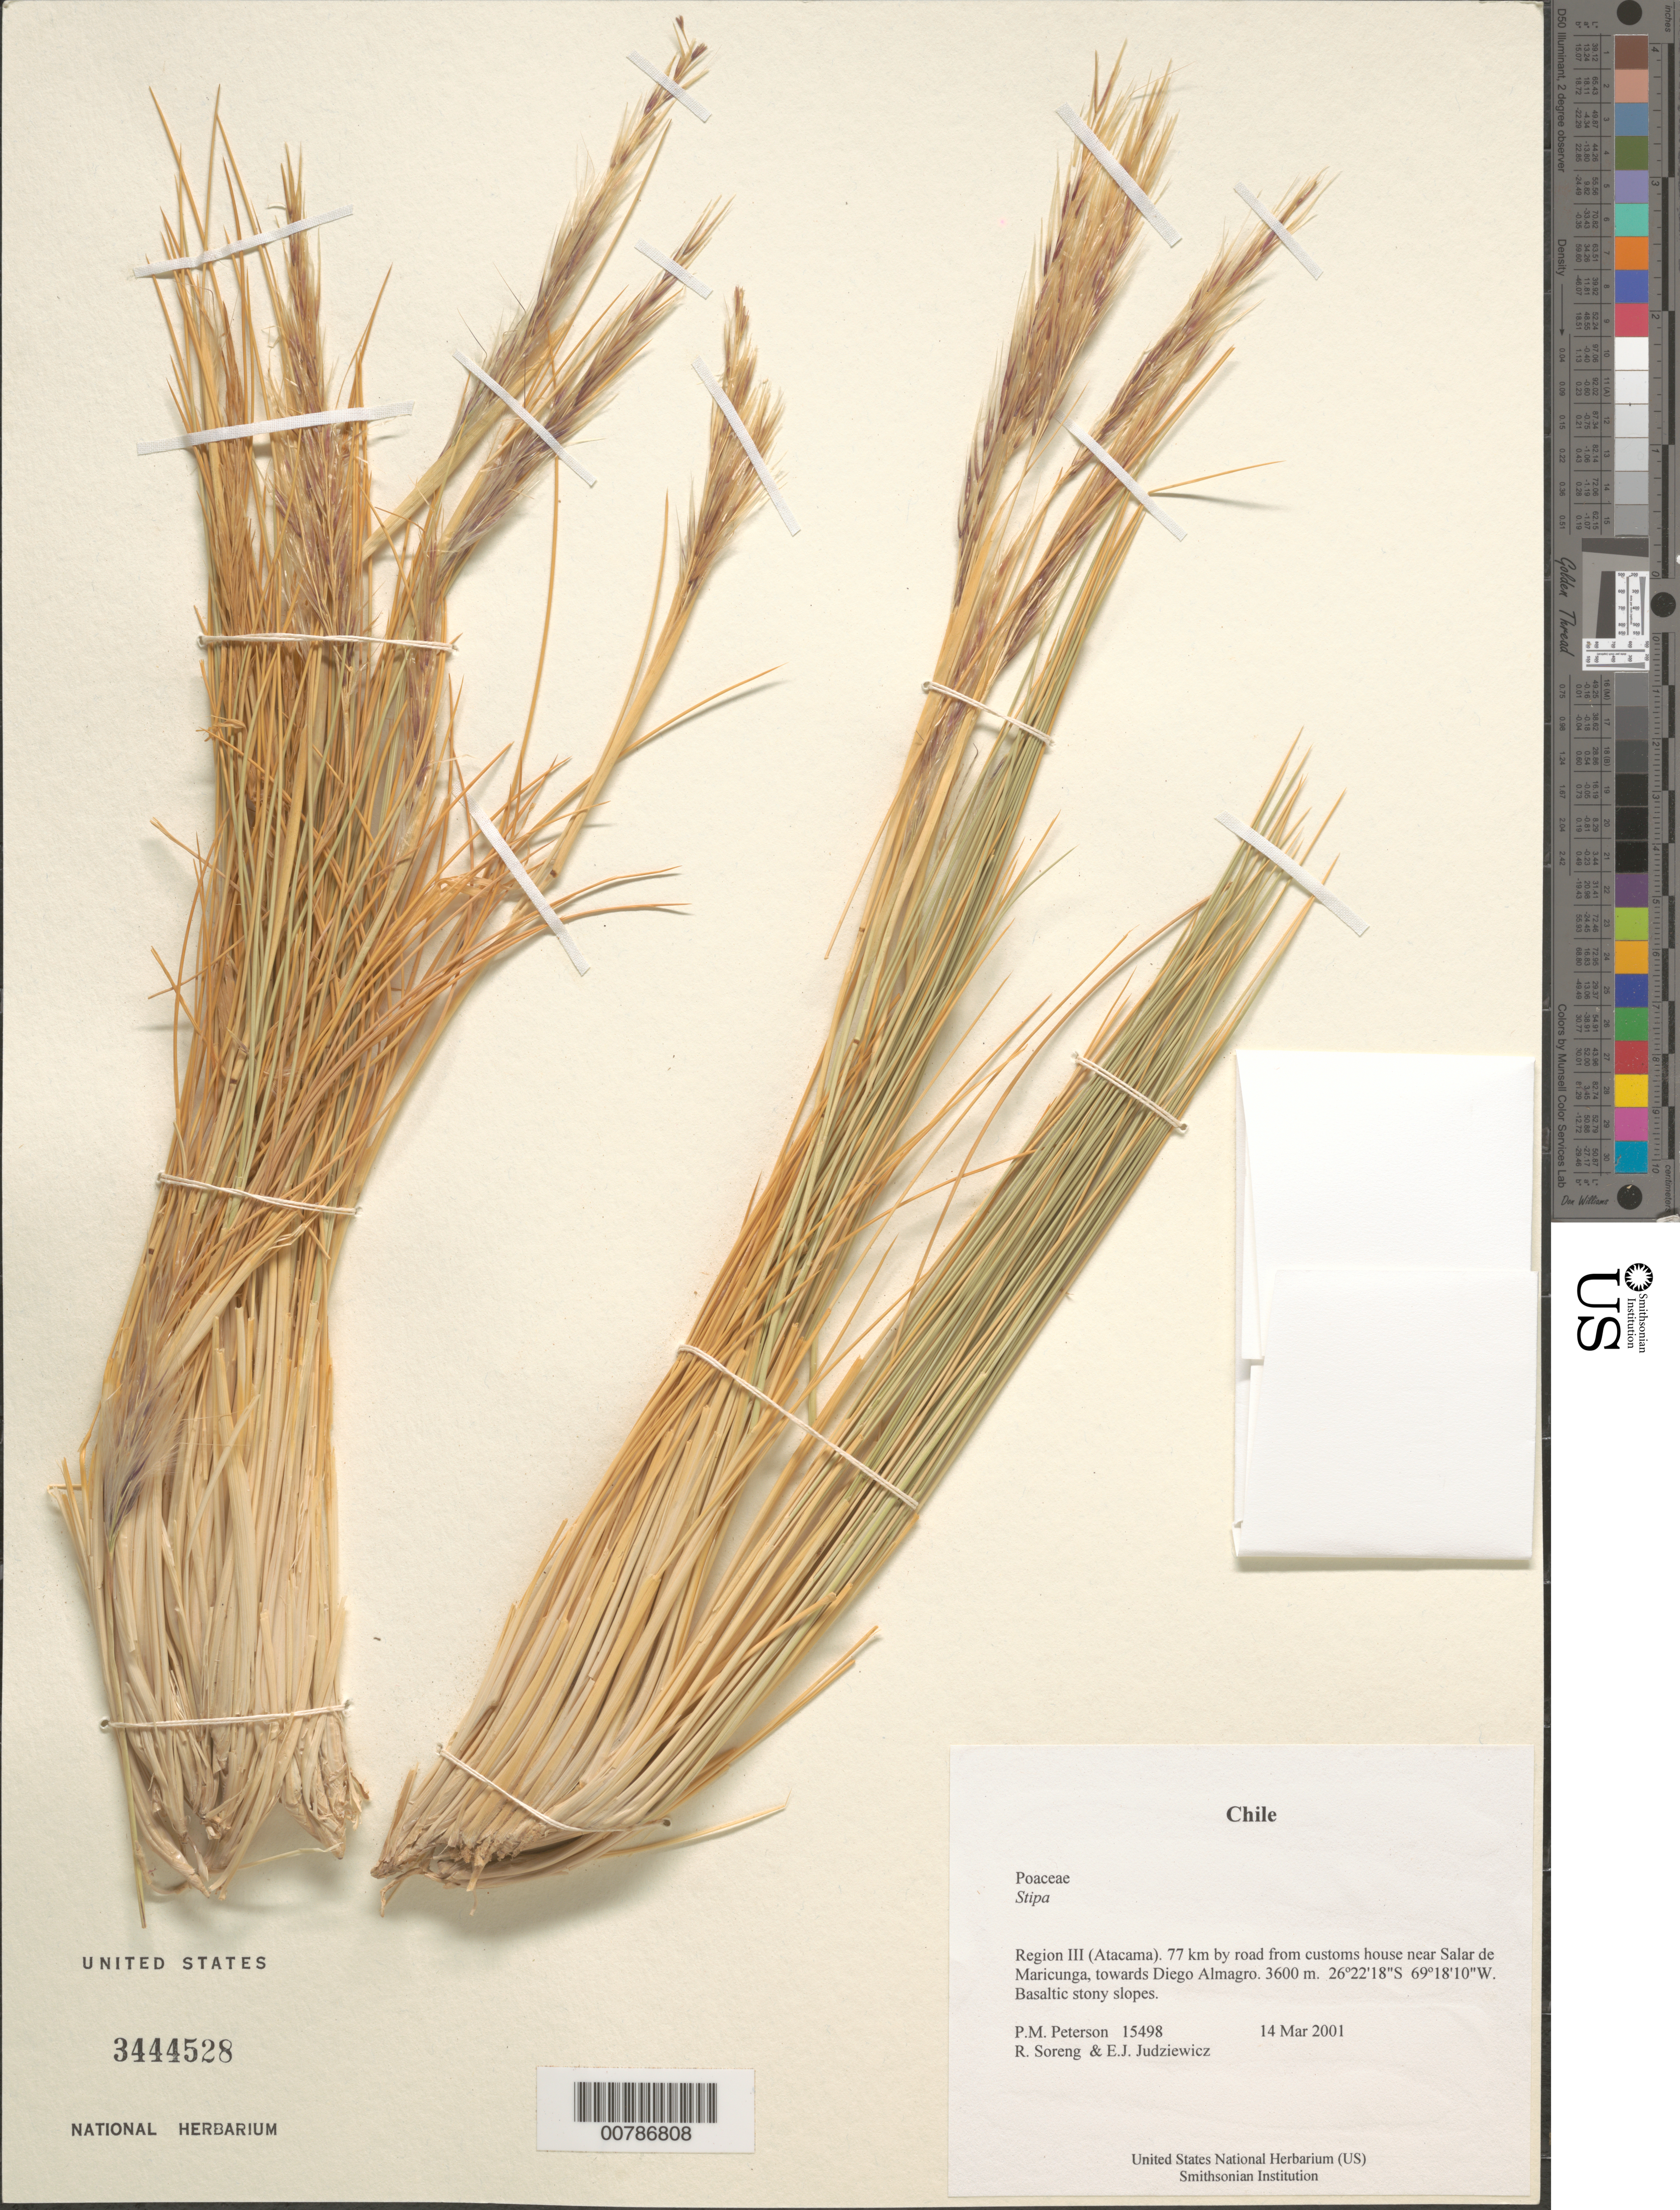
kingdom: Plantae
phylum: Tracheophyta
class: Liliopsida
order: Poales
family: Poaceae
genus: Stipa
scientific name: Stipa sp.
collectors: P. M. Peterson, R. J. Soreng & E. J. Judziewicz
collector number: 15498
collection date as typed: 14 Mar 2001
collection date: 2001-03-14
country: Chile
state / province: Atacama (III)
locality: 77 km by road from customs house near Salar de Maricunga, towards Diego Almagro.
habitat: Basaltic stony slopes.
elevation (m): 3600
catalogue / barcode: US 3444528